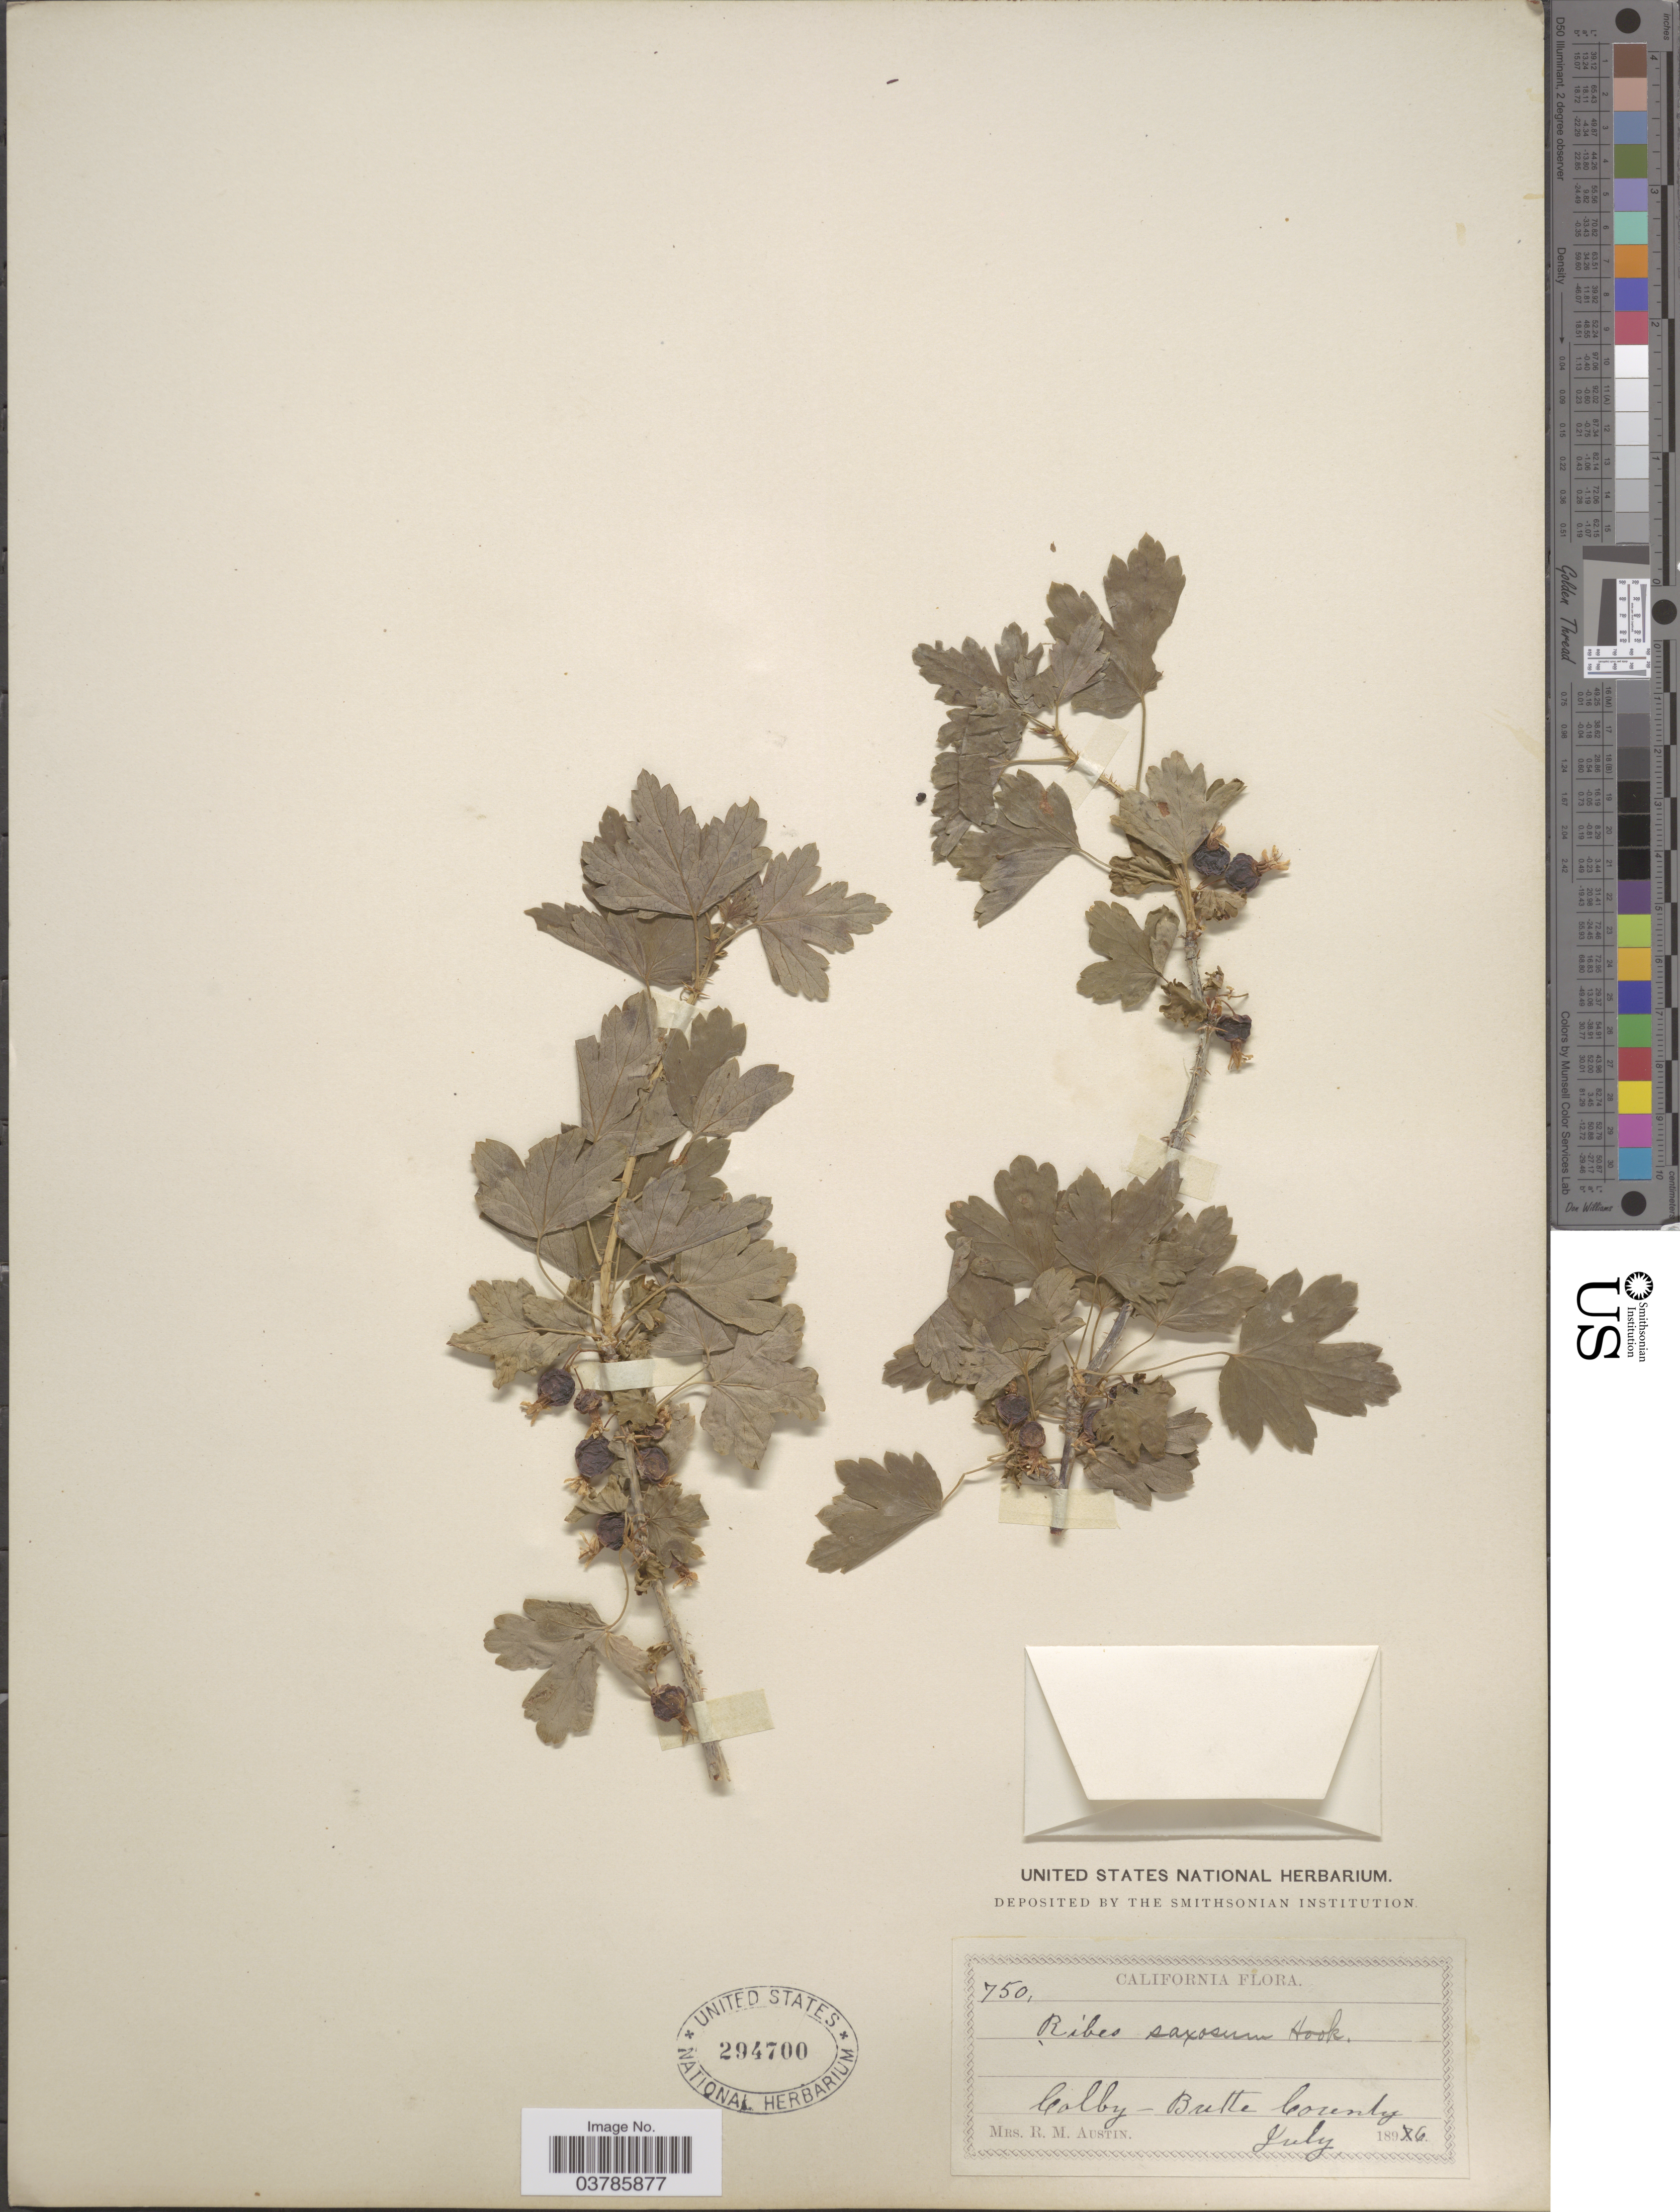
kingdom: Plantae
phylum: Tracheophyta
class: Magnoliopsida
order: Saxifragales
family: Grossulariaceae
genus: Ribes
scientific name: Ribes inerme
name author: Rydb.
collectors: R. Austin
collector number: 750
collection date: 1896-07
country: United States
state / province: California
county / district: Butte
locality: Colby-Butte County.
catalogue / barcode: US 294700